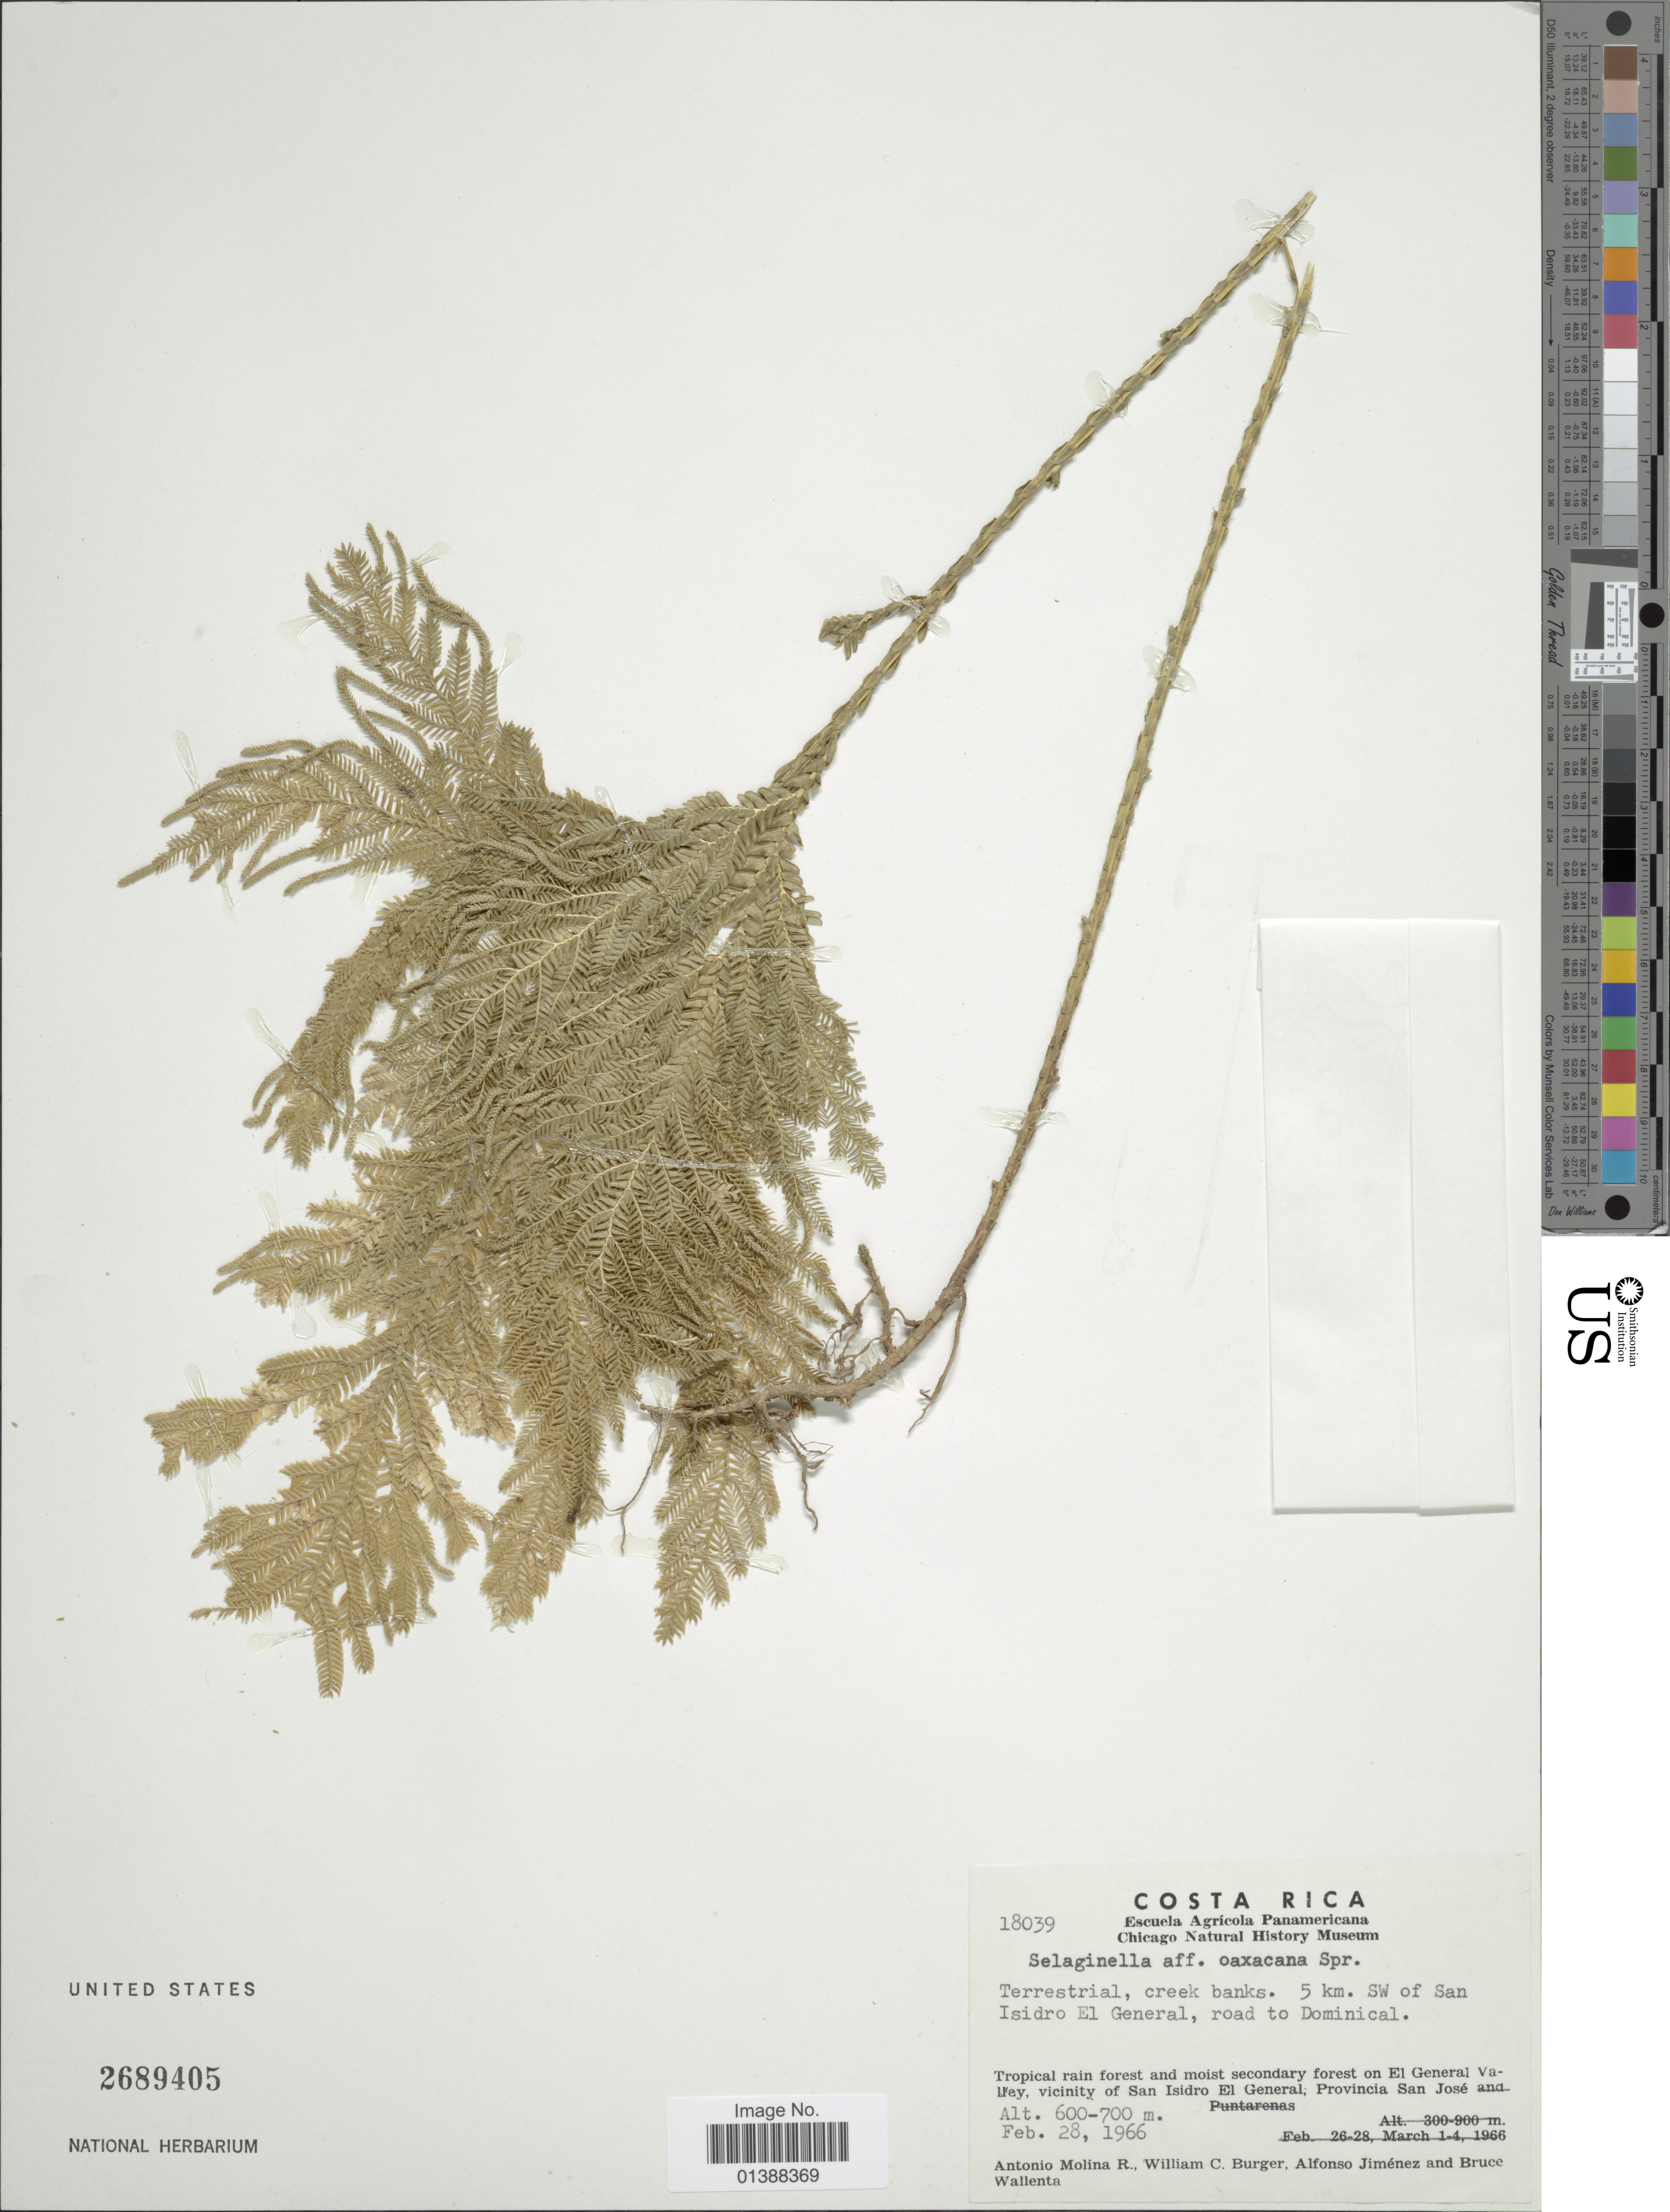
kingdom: Plantae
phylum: Tracheophyta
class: Lycopodiopsida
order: Selaginellales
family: Selaginellaceae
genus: Selaginella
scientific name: Selaginella oaxacana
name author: Spring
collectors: A. Molina R., W. Burger, A. Jiménez & B. Wallenta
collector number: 18039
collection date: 1966-02-28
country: Costa Rica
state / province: San José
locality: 5 km SW of San isidro El General, road to Dominical, moist secondary forest on El General Valley, vicinity of San Isidro El General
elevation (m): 600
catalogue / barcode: US 2689405